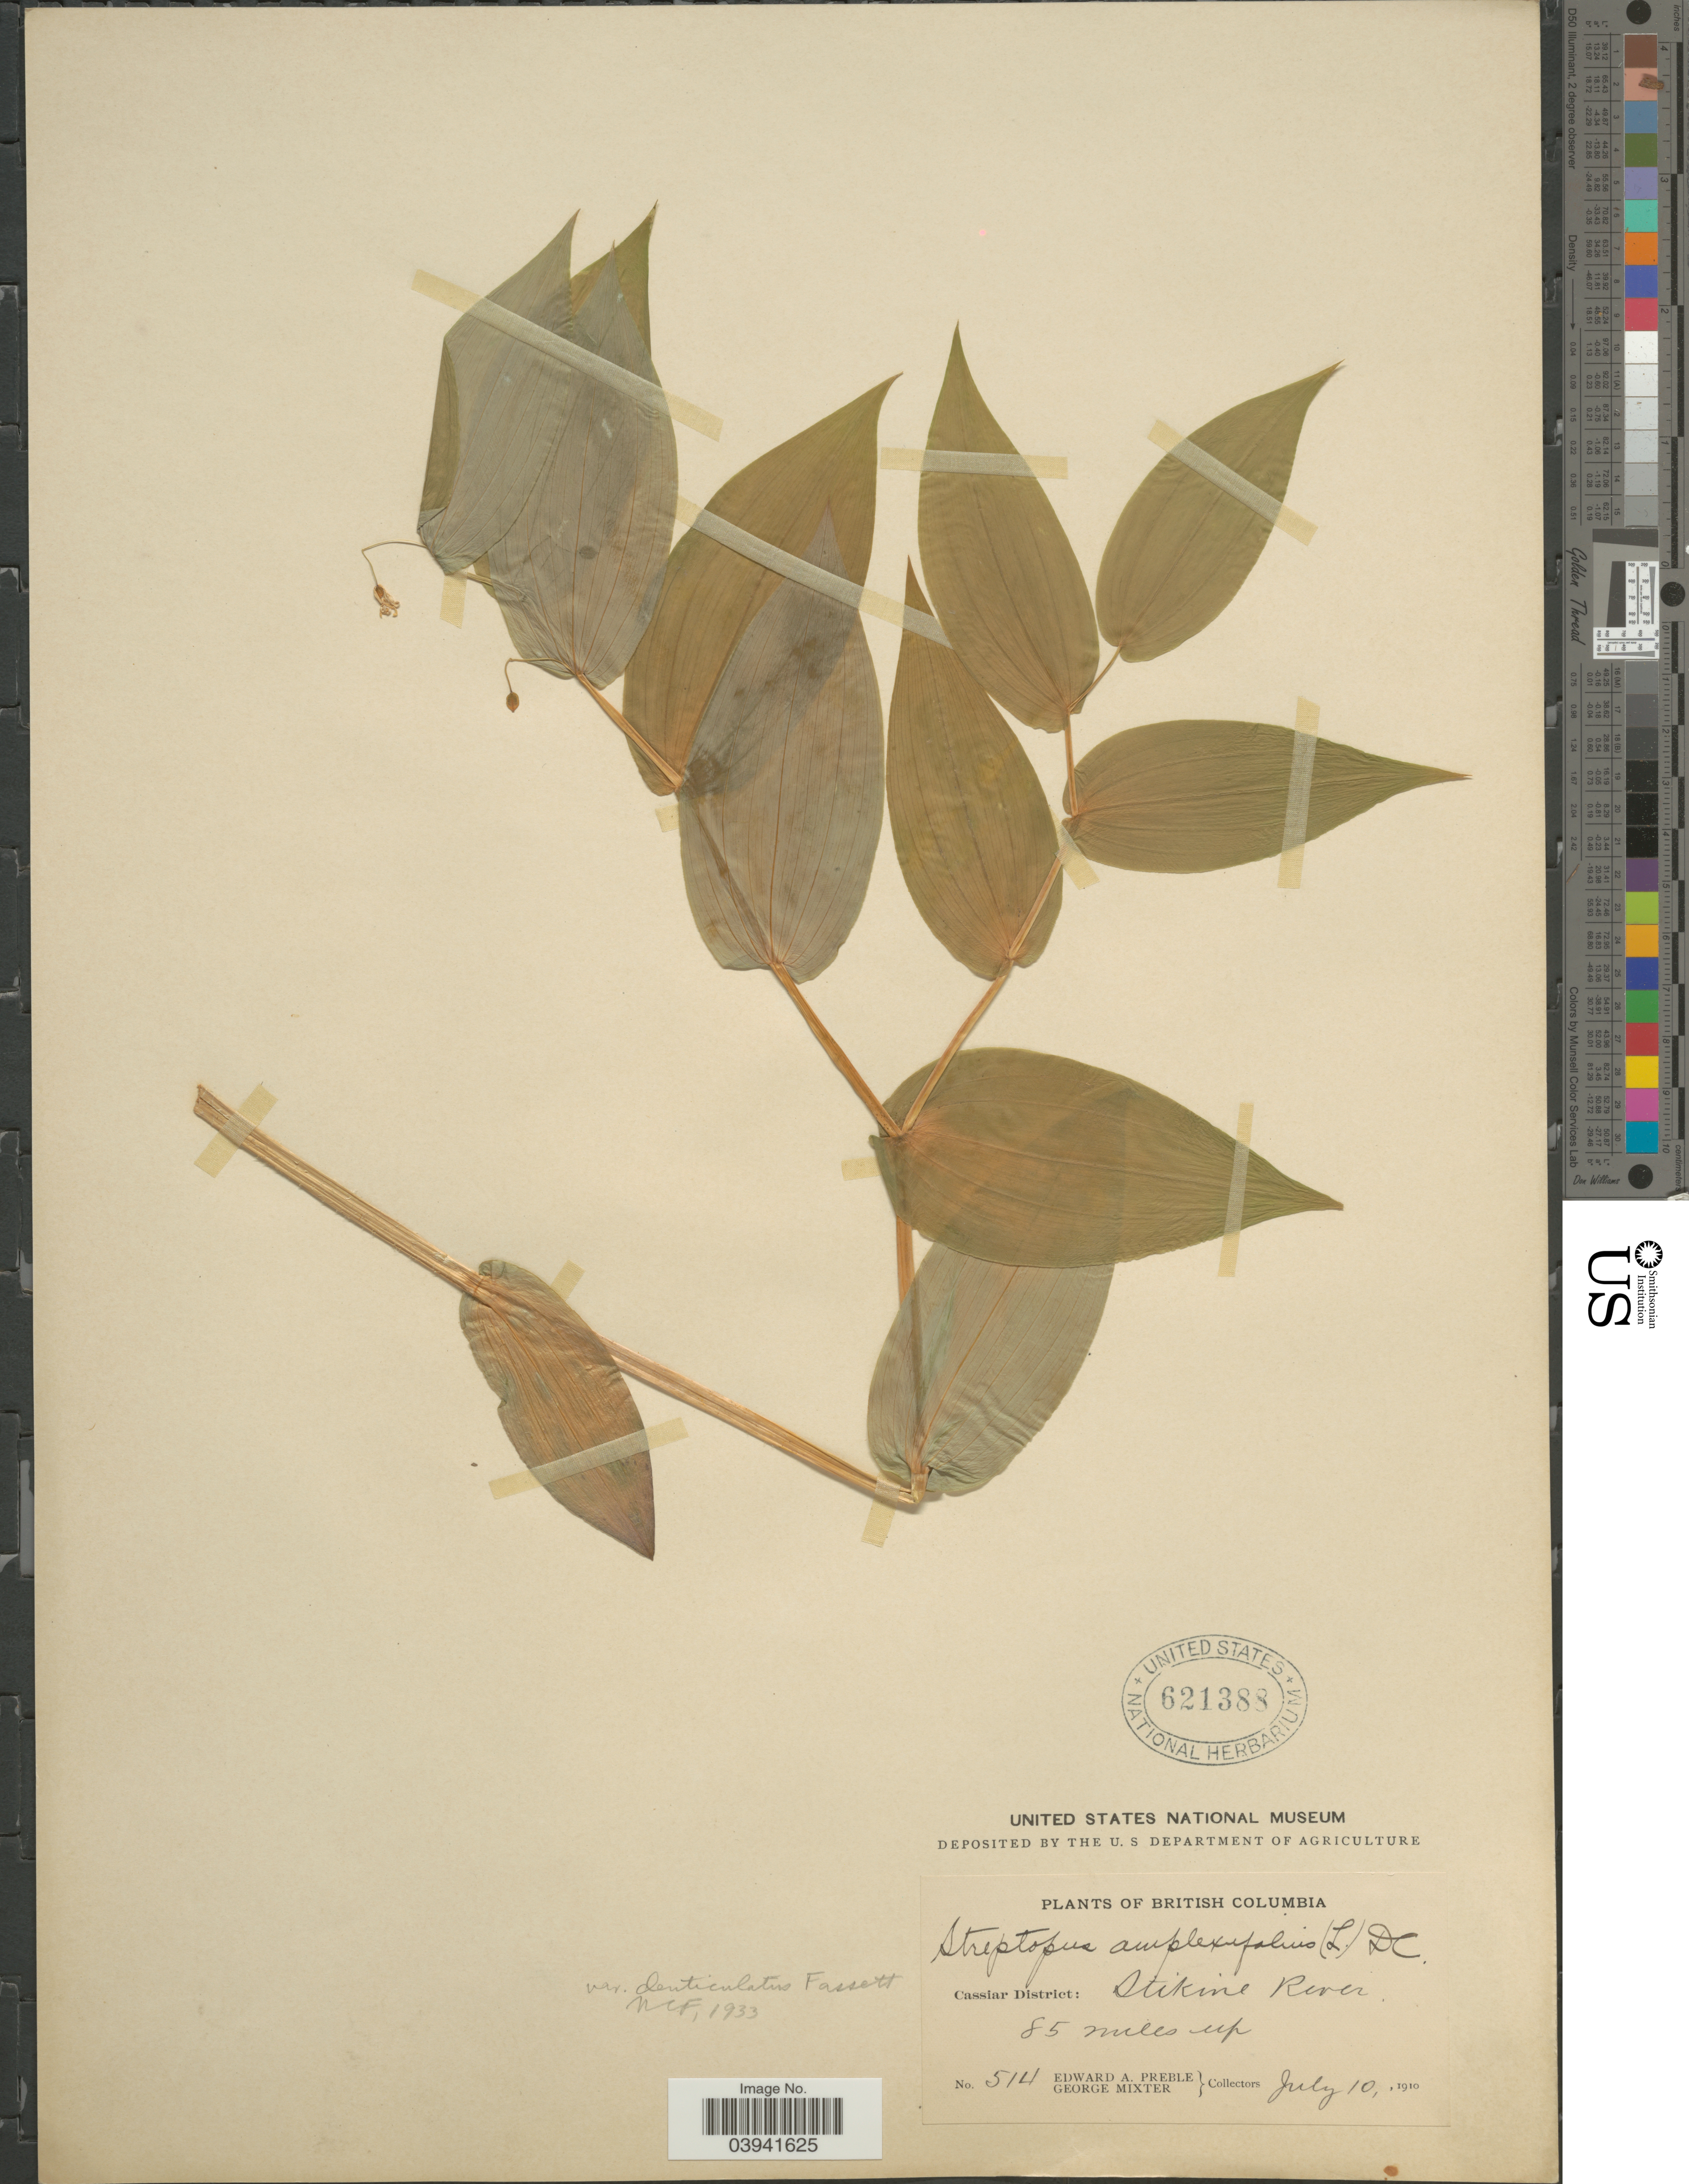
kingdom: Plantae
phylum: Tracheophyta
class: Liliopsida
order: Liliales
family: Liliaceae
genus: Streptopus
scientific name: Streptopus amplexifolius var. denticulatus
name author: Fassett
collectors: E. Preble & G. Mixter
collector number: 514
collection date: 1910-07-10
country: Canada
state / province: British Columbia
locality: Cassiar District: Stikine River. 85 miles up.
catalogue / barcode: US 621388